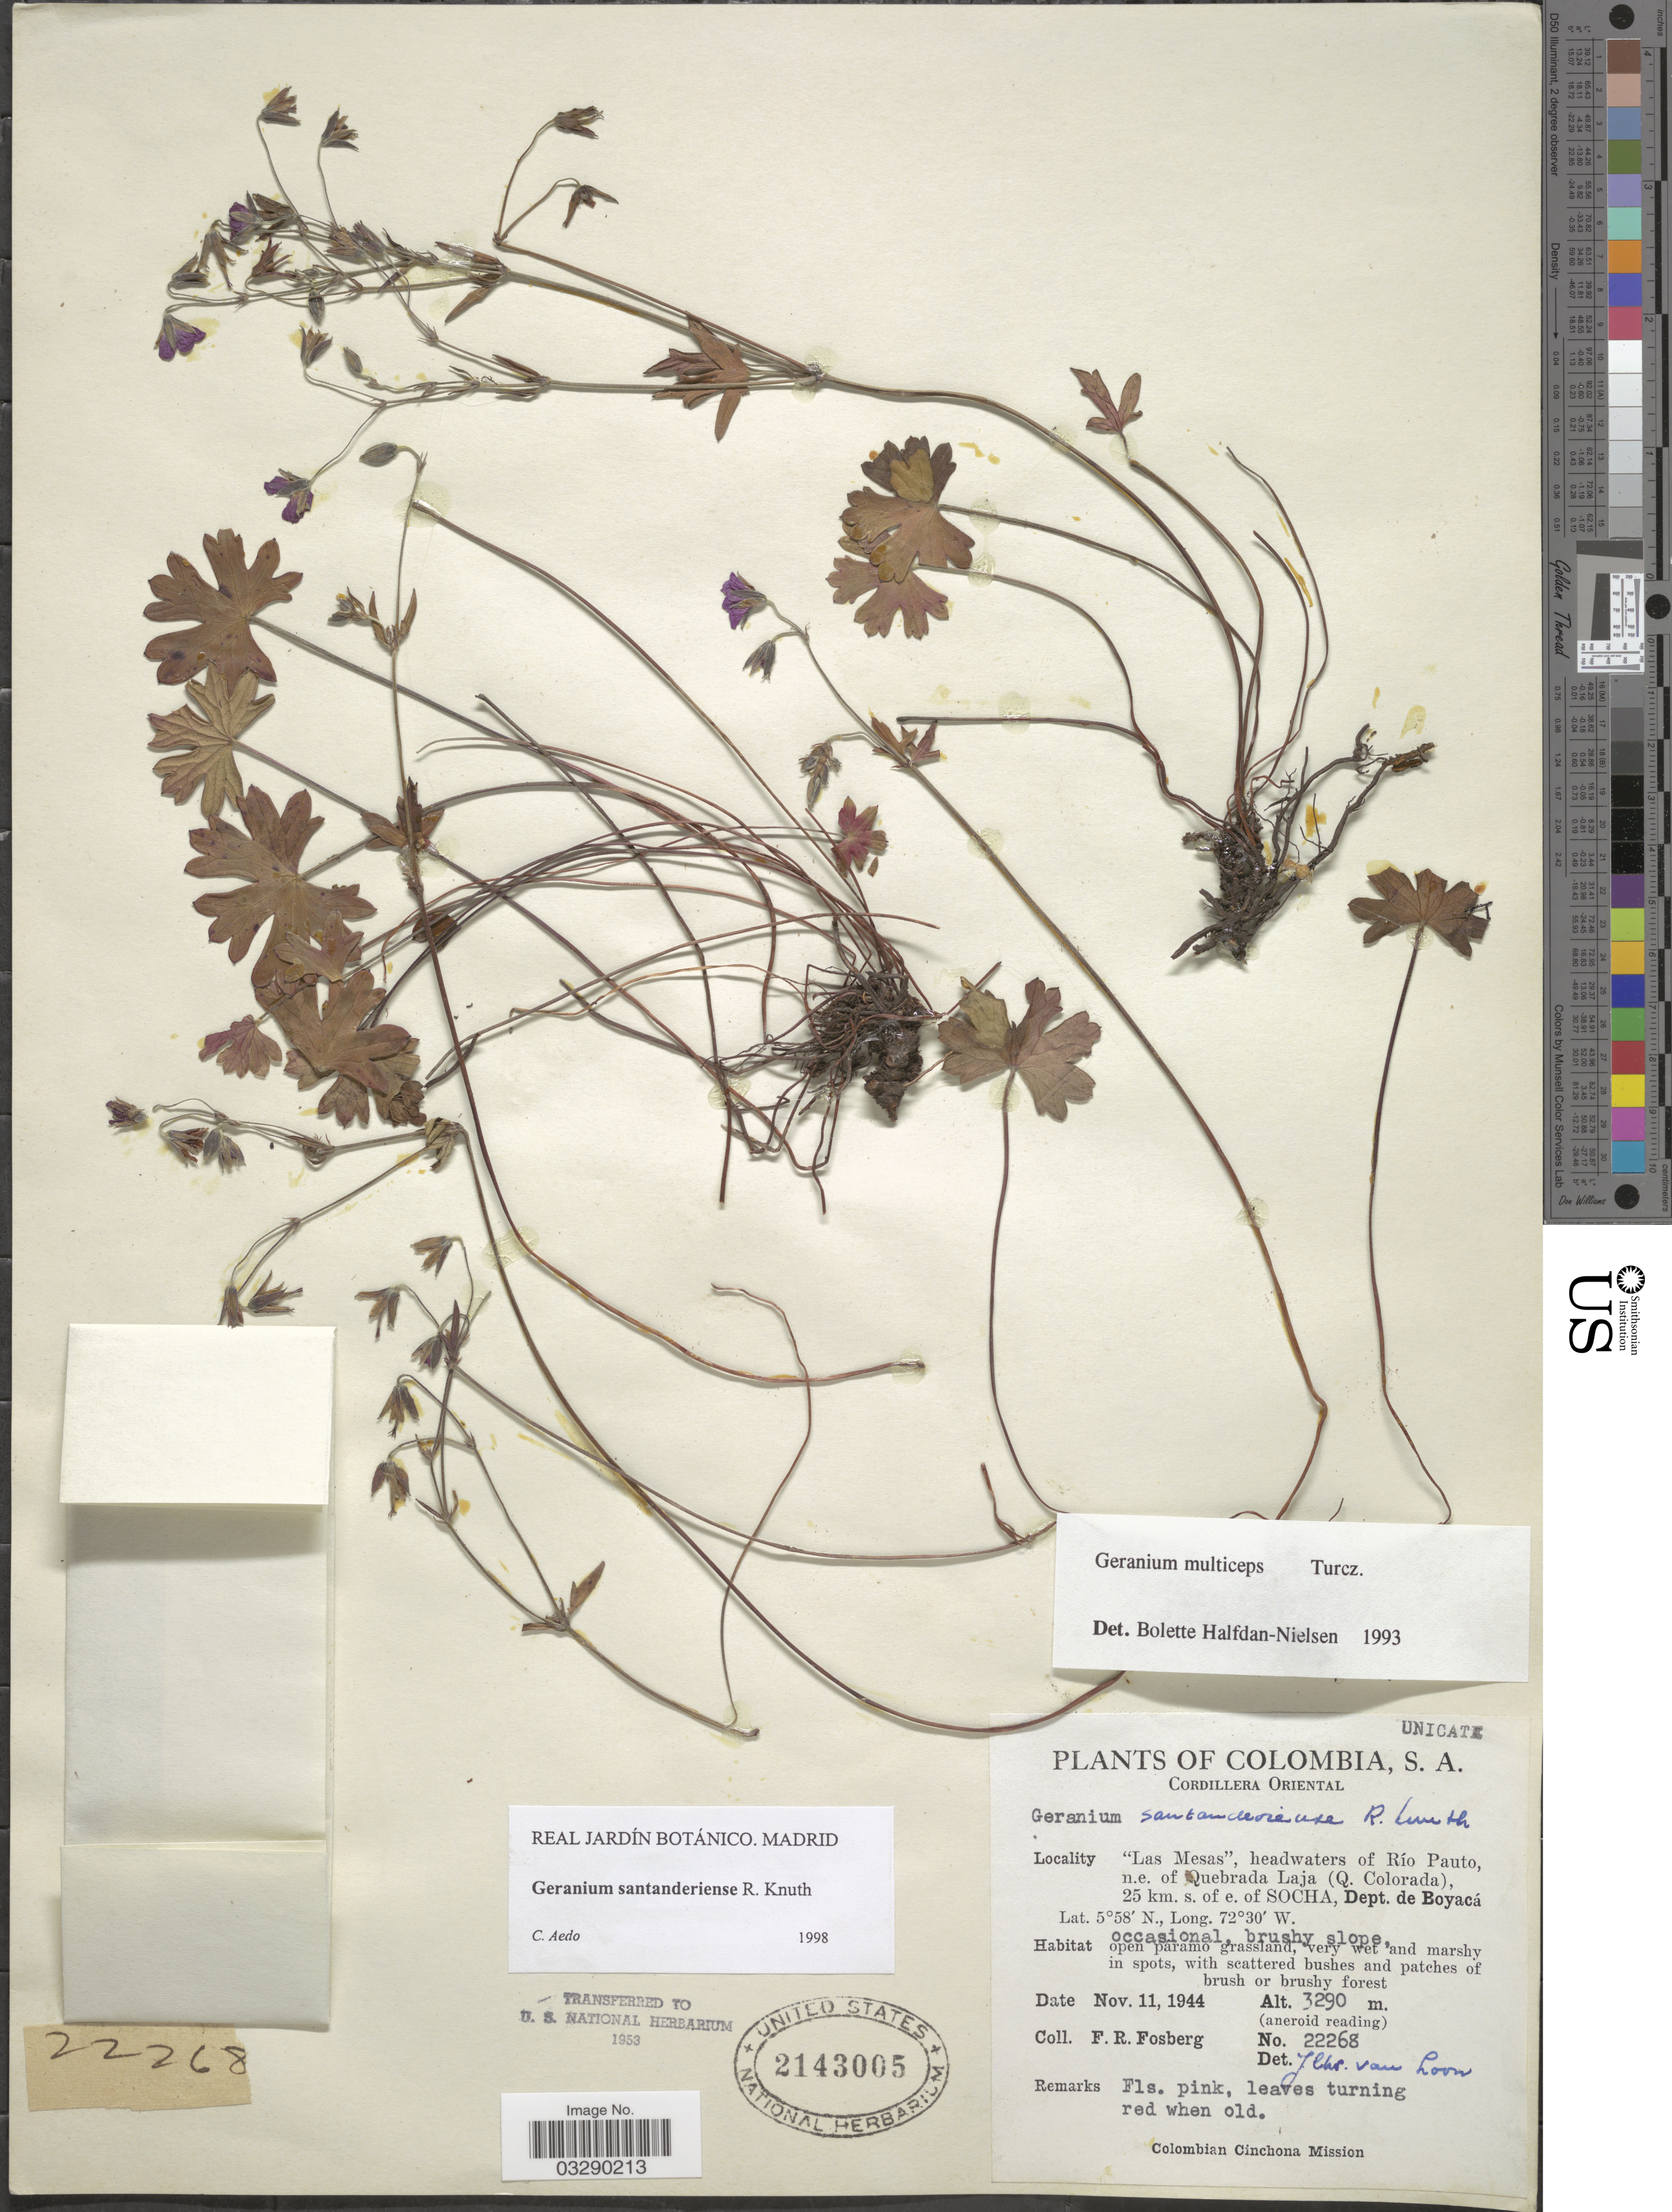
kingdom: Plantae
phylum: Tracheophyta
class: Magnoliopsida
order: Geraniales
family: Geraniaceae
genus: Geranium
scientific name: Geranium santanderiense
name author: R. Knuth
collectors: F. R. Fosberg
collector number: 22268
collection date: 1944-11-11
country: Colombia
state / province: Boyacá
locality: Cordillera Oriental. "Las Mesas", headwaters of Río Pauto, n.e. of Quebrada Laja (Q. Colorada), 25 km. s. of Socha, Dept. Boyacá.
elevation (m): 3290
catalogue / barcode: US 2143005